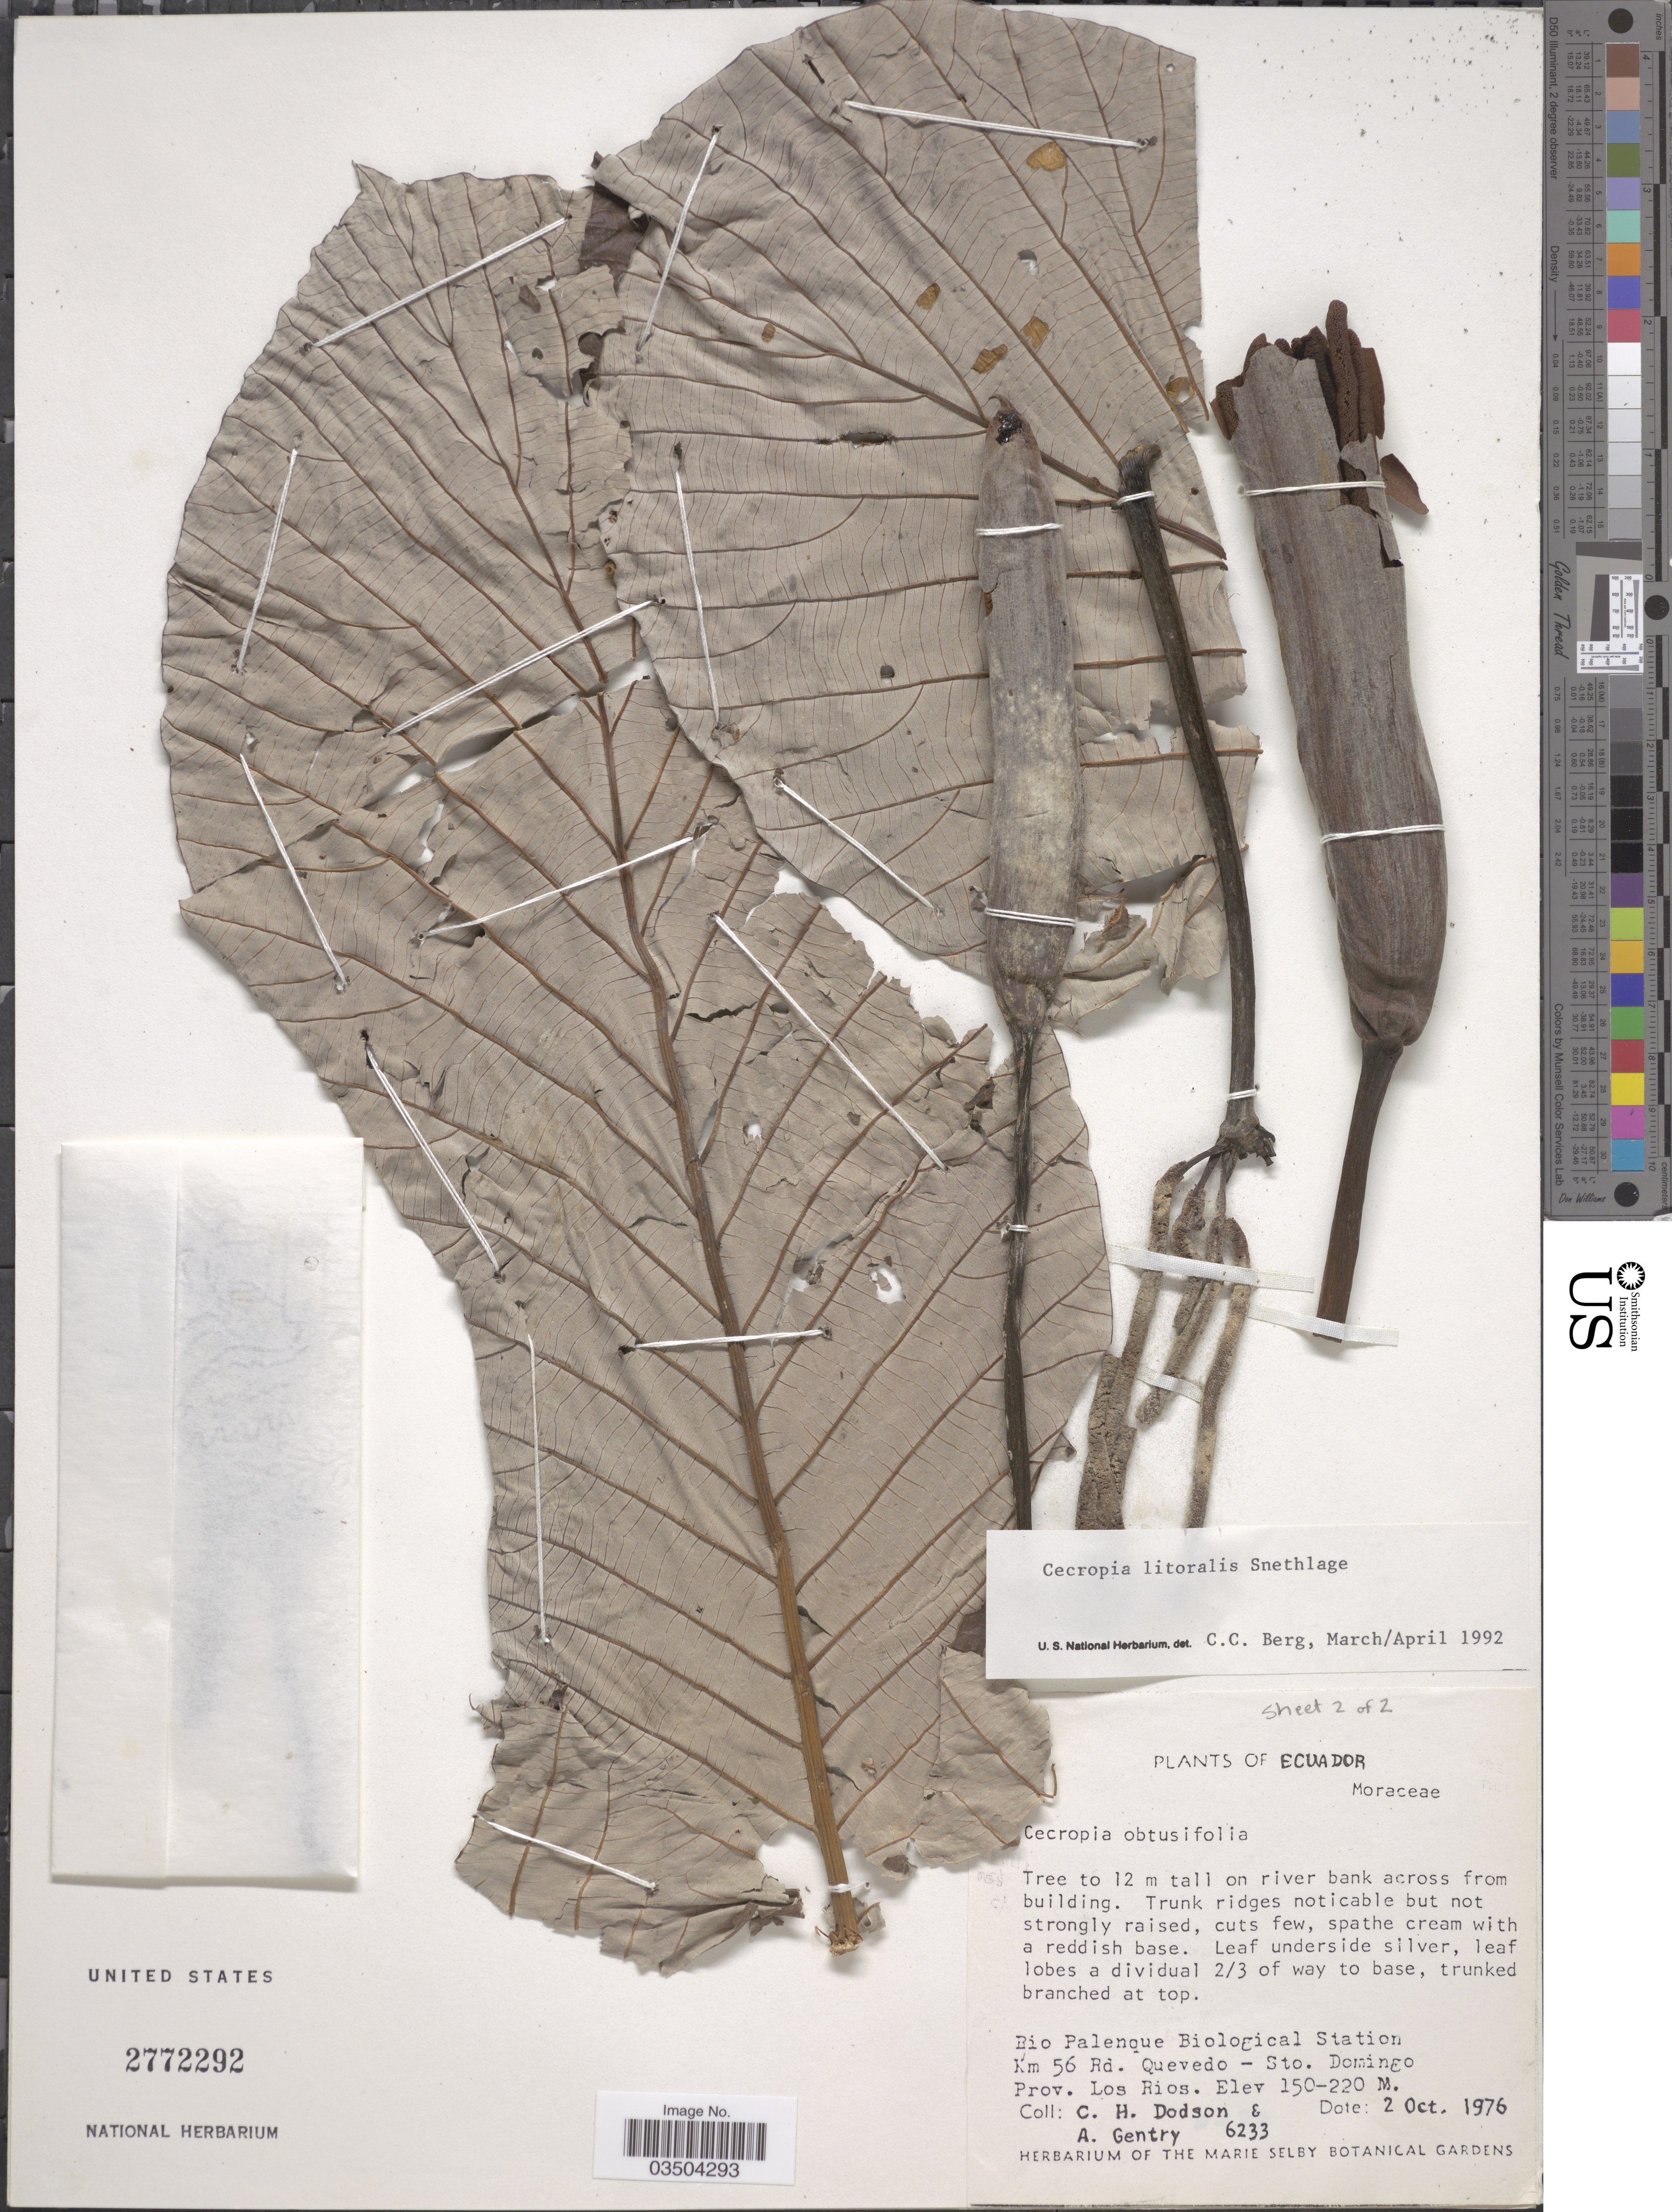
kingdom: Plantae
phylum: Tracheophyta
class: Magnoliopsida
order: Rosales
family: Urticaceae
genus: Cecropia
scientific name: Cecropia litoralis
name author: Snethl.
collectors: C. H. Dodson & A. H. Gentry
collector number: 6233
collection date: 1976-10-02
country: Ecuador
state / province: Los Ríos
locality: Rio Palenque Biological Station. Km 56 Rd. Quevedo - Sto. Domingo.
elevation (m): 150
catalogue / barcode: US 2772292